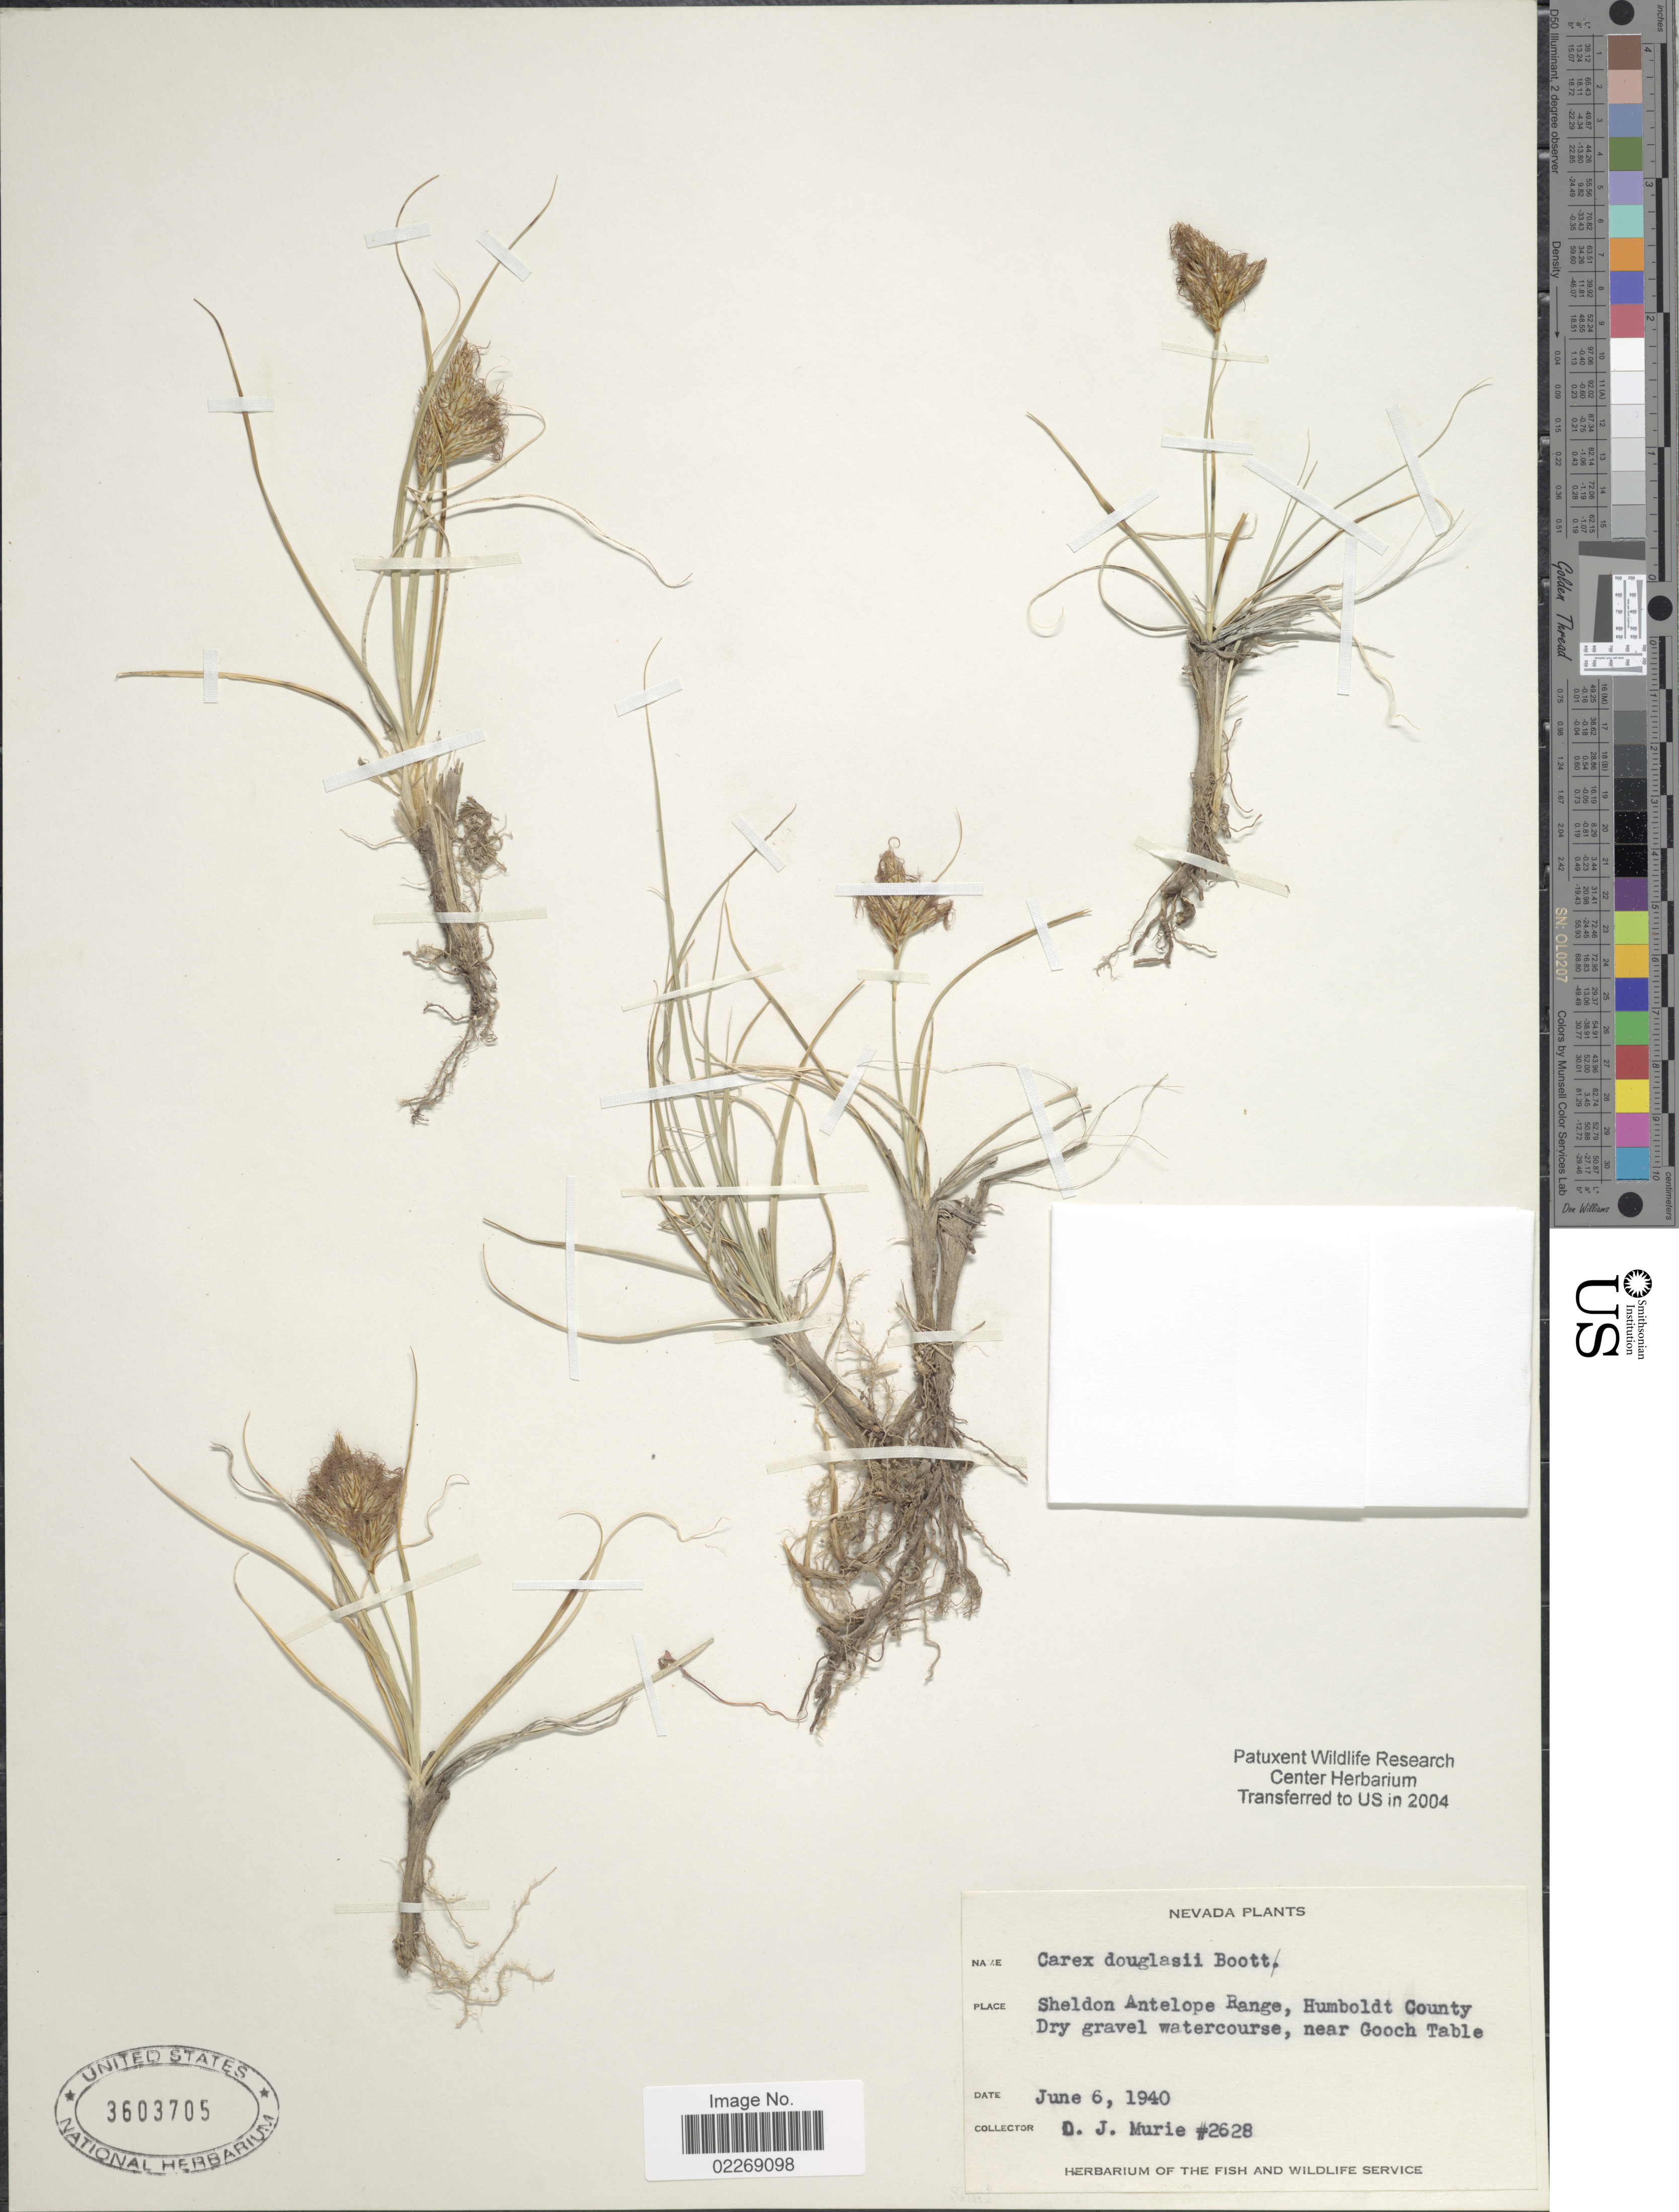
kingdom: Plantae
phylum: Tracheophyta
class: Liliopsida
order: Poales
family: Cyperaceae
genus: Carex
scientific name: Carex douglasii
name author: Boott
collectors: O. Murie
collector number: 2628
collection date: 1940-06-06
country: United States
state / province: Nevada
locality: Sheldon Antelope Range, Humboldt County, near Gooch Table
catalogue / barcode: US 3603705